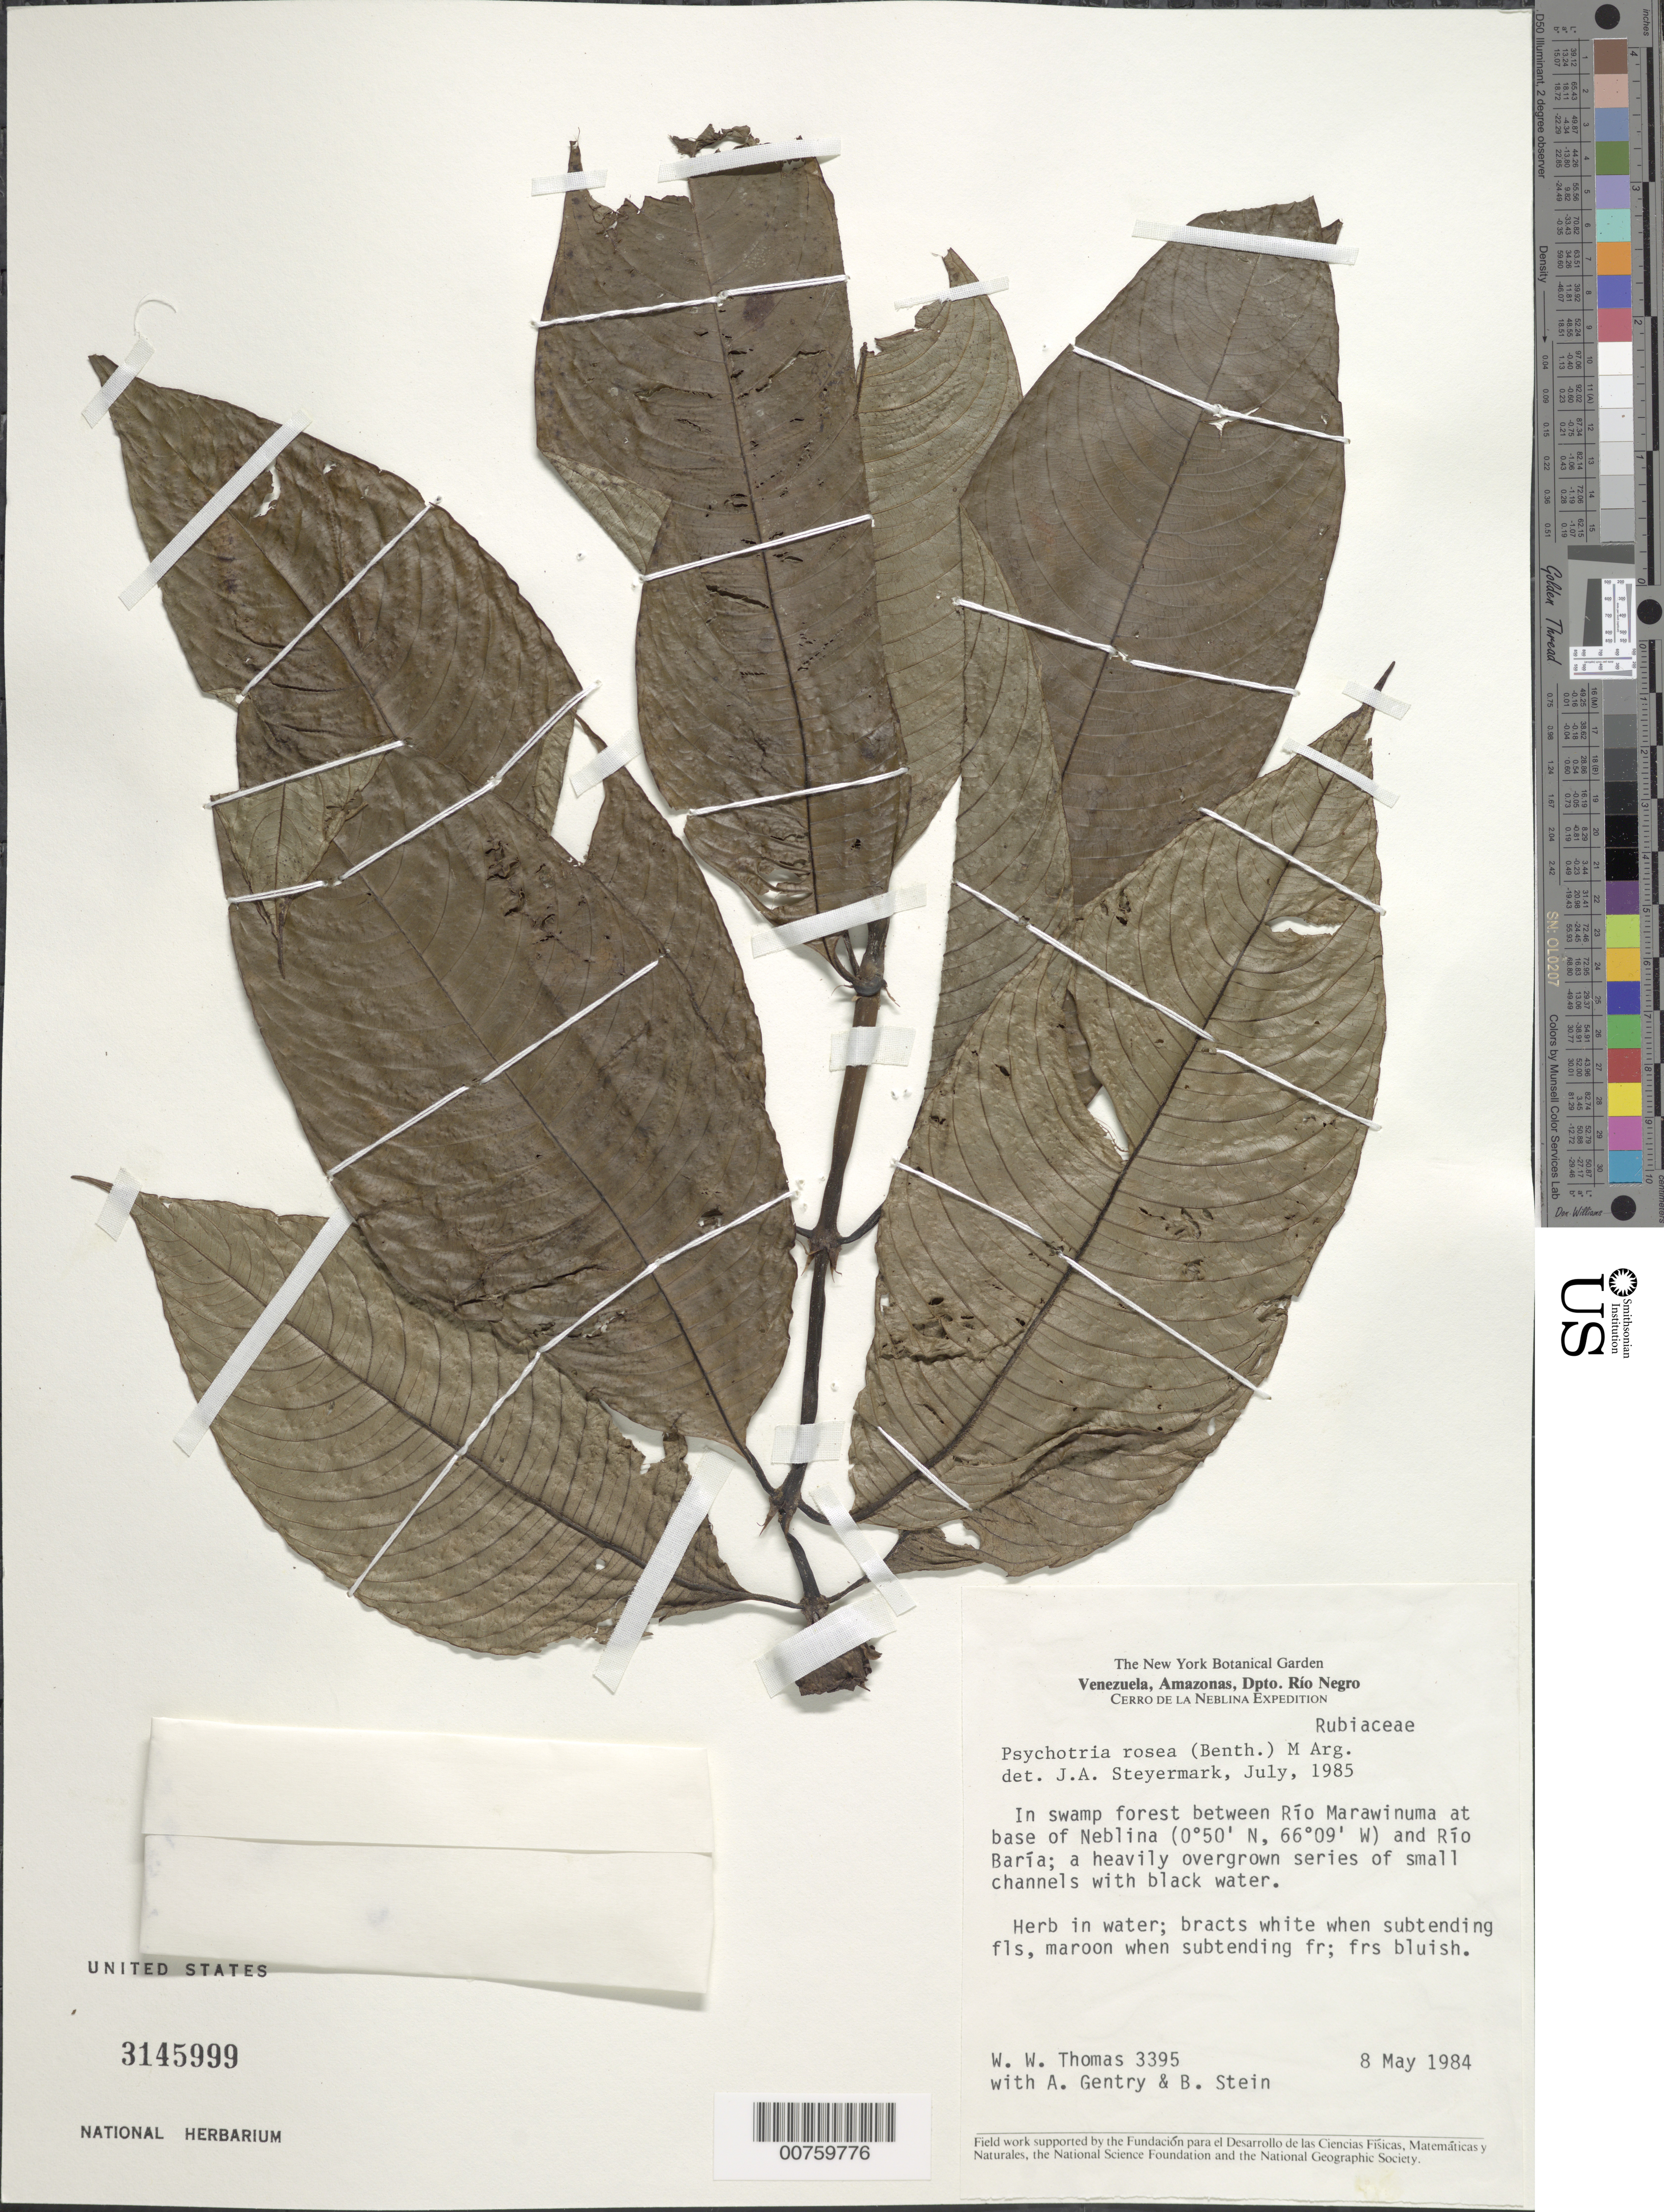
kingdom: Plantae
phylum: Tracheophyta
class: Magnoliopsida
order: Gentianales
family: Rubiaceae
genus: Psychotria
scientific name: Psychotria rosea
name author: (Benth.) Müll. Arg.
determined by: Steyermark, Julian A., (VEN)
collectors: W. W. Thomas, A. H. Gentry & B. A. Stein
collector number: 3395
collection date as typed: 8-May-84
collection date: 1984-05-08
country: Venezuela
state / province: Amazonas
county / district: Río Negro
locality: Cerro de La Neblina, between Río Marawinuma at base of Neblina and Río Baría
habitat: Swamp forest; a heavily overgrown series of small channels with black water; in water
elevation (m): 140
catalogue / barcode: US 3145999